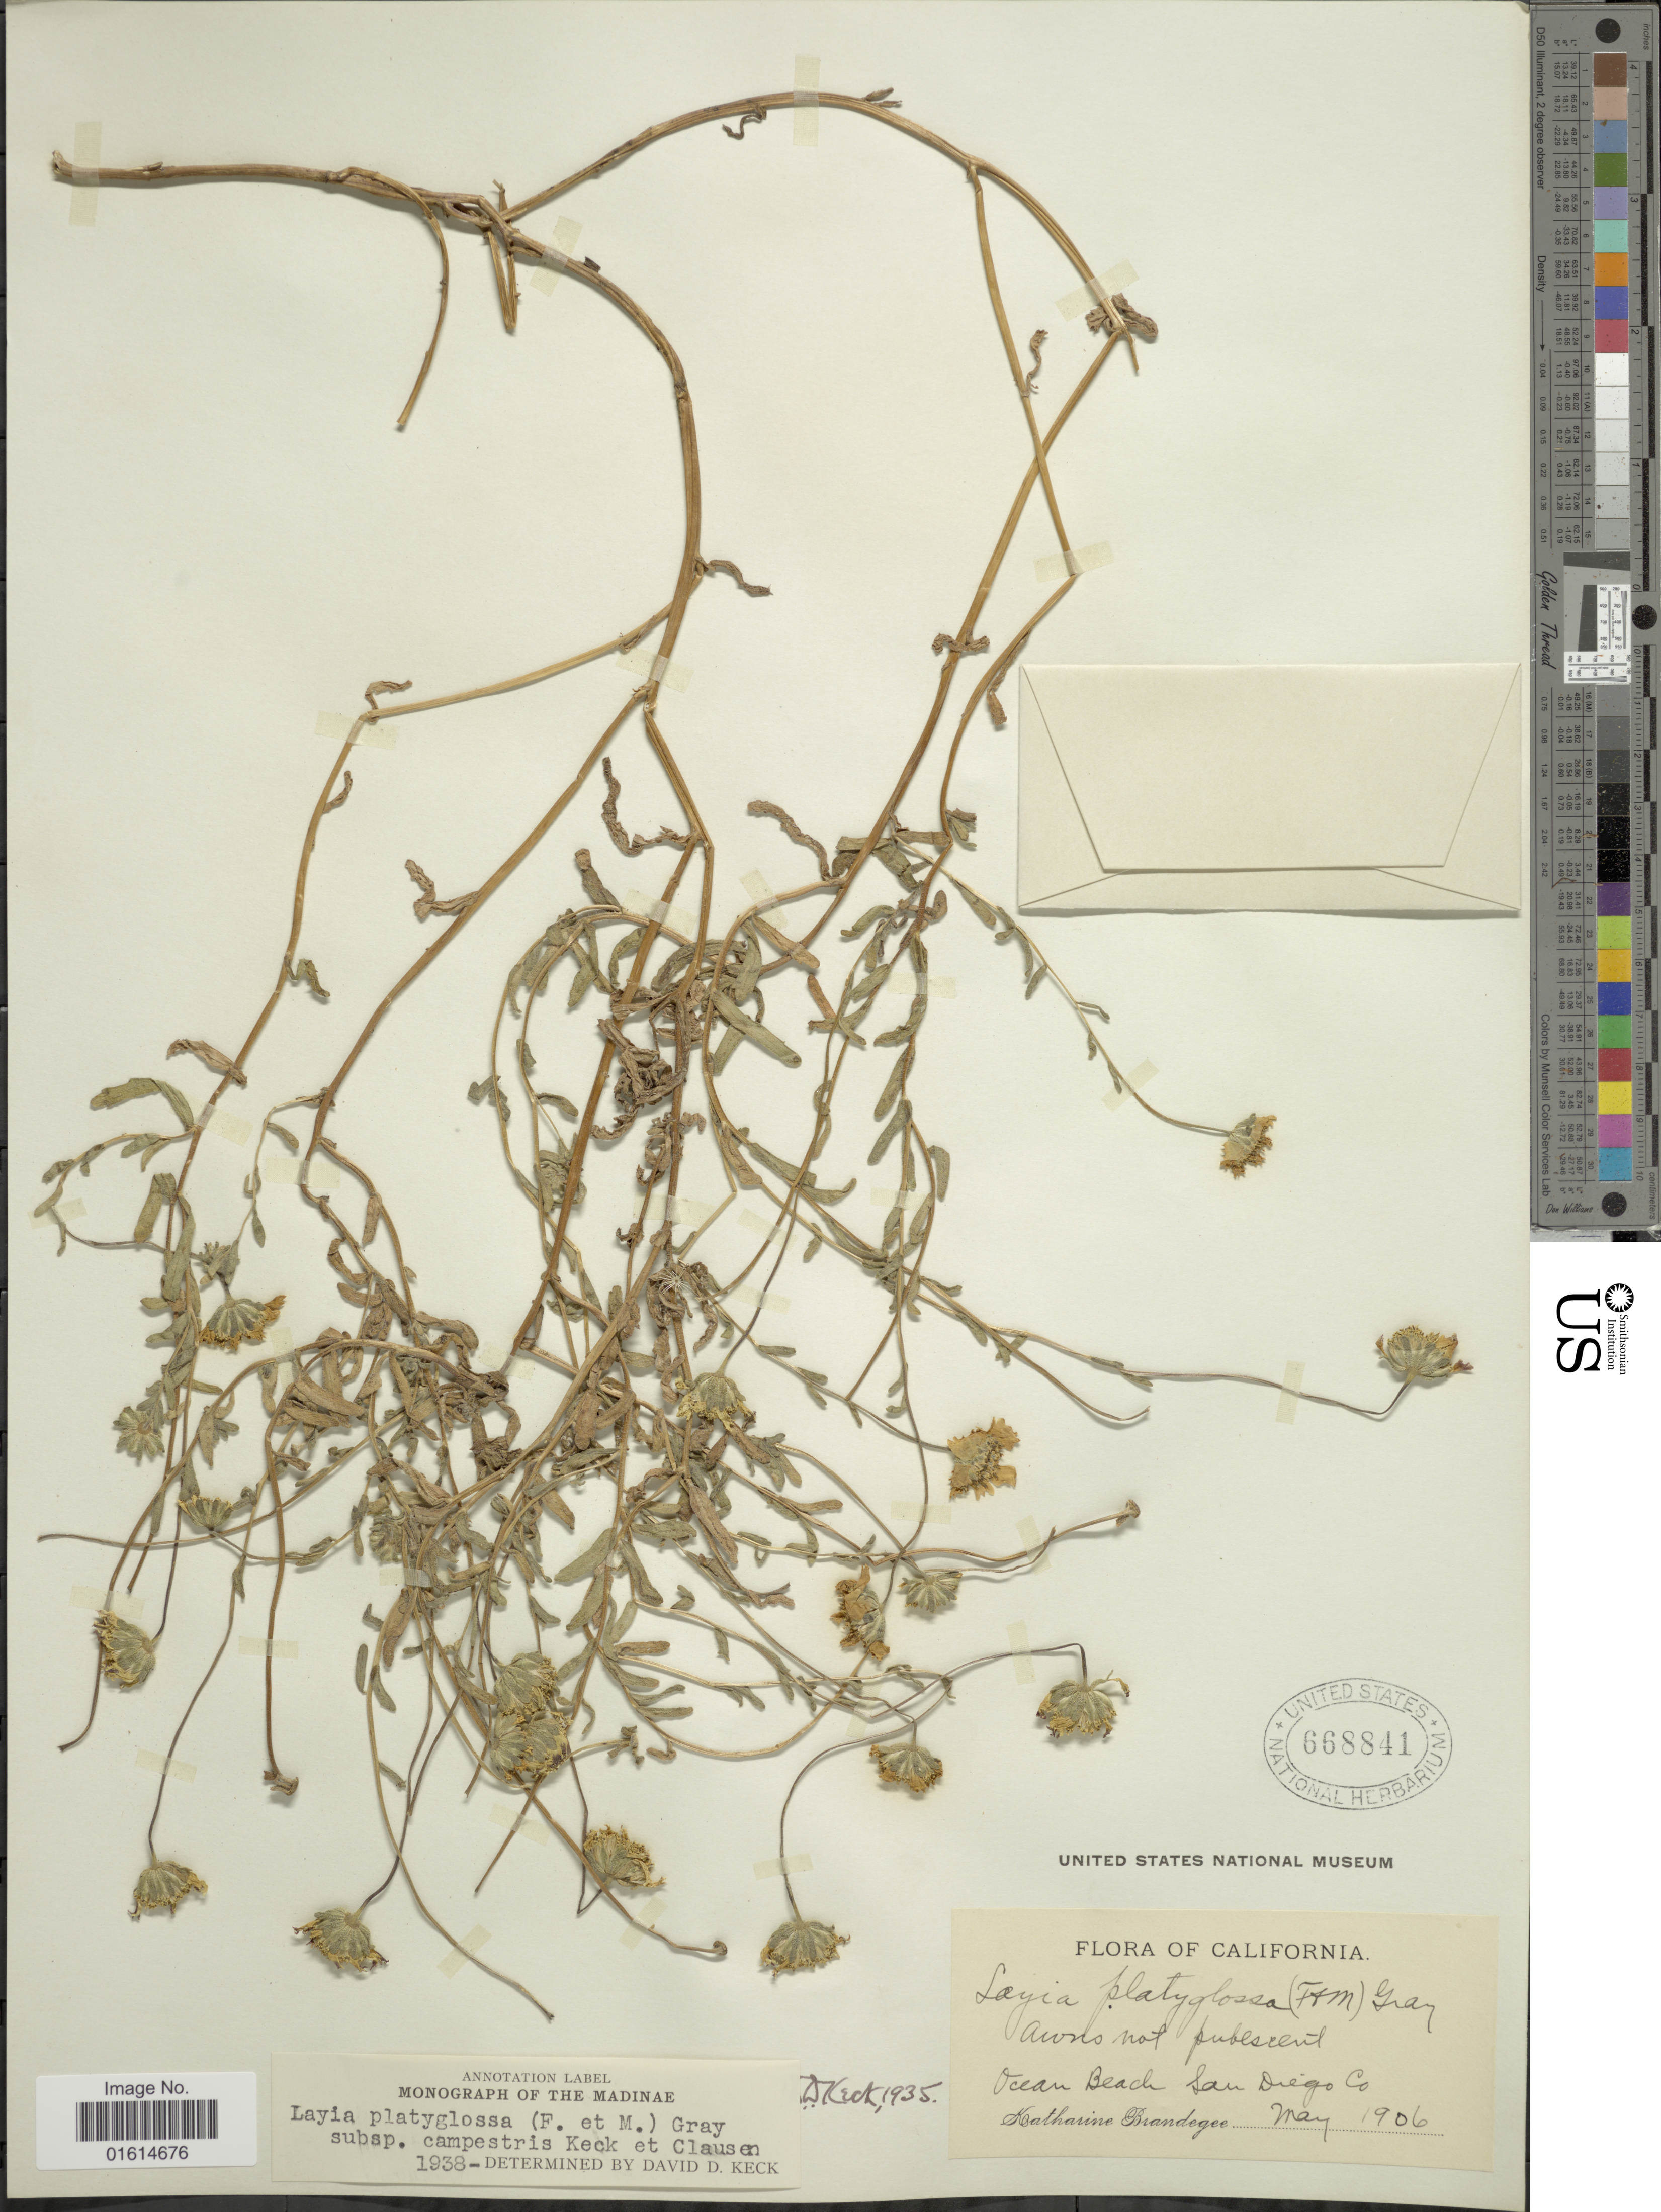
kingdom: Plantae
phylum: Tracheophyta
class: Magnoliopsida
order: Asterales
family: Asteraceae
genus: Layia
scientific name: Layia platyglossa subsp. campestris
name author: D.D. Keck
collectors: M. K. Brandegee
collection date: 1906-05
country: United States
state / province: California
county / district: San Diego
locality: Ocean Beach, San Diego Co.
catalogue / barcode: US 668841